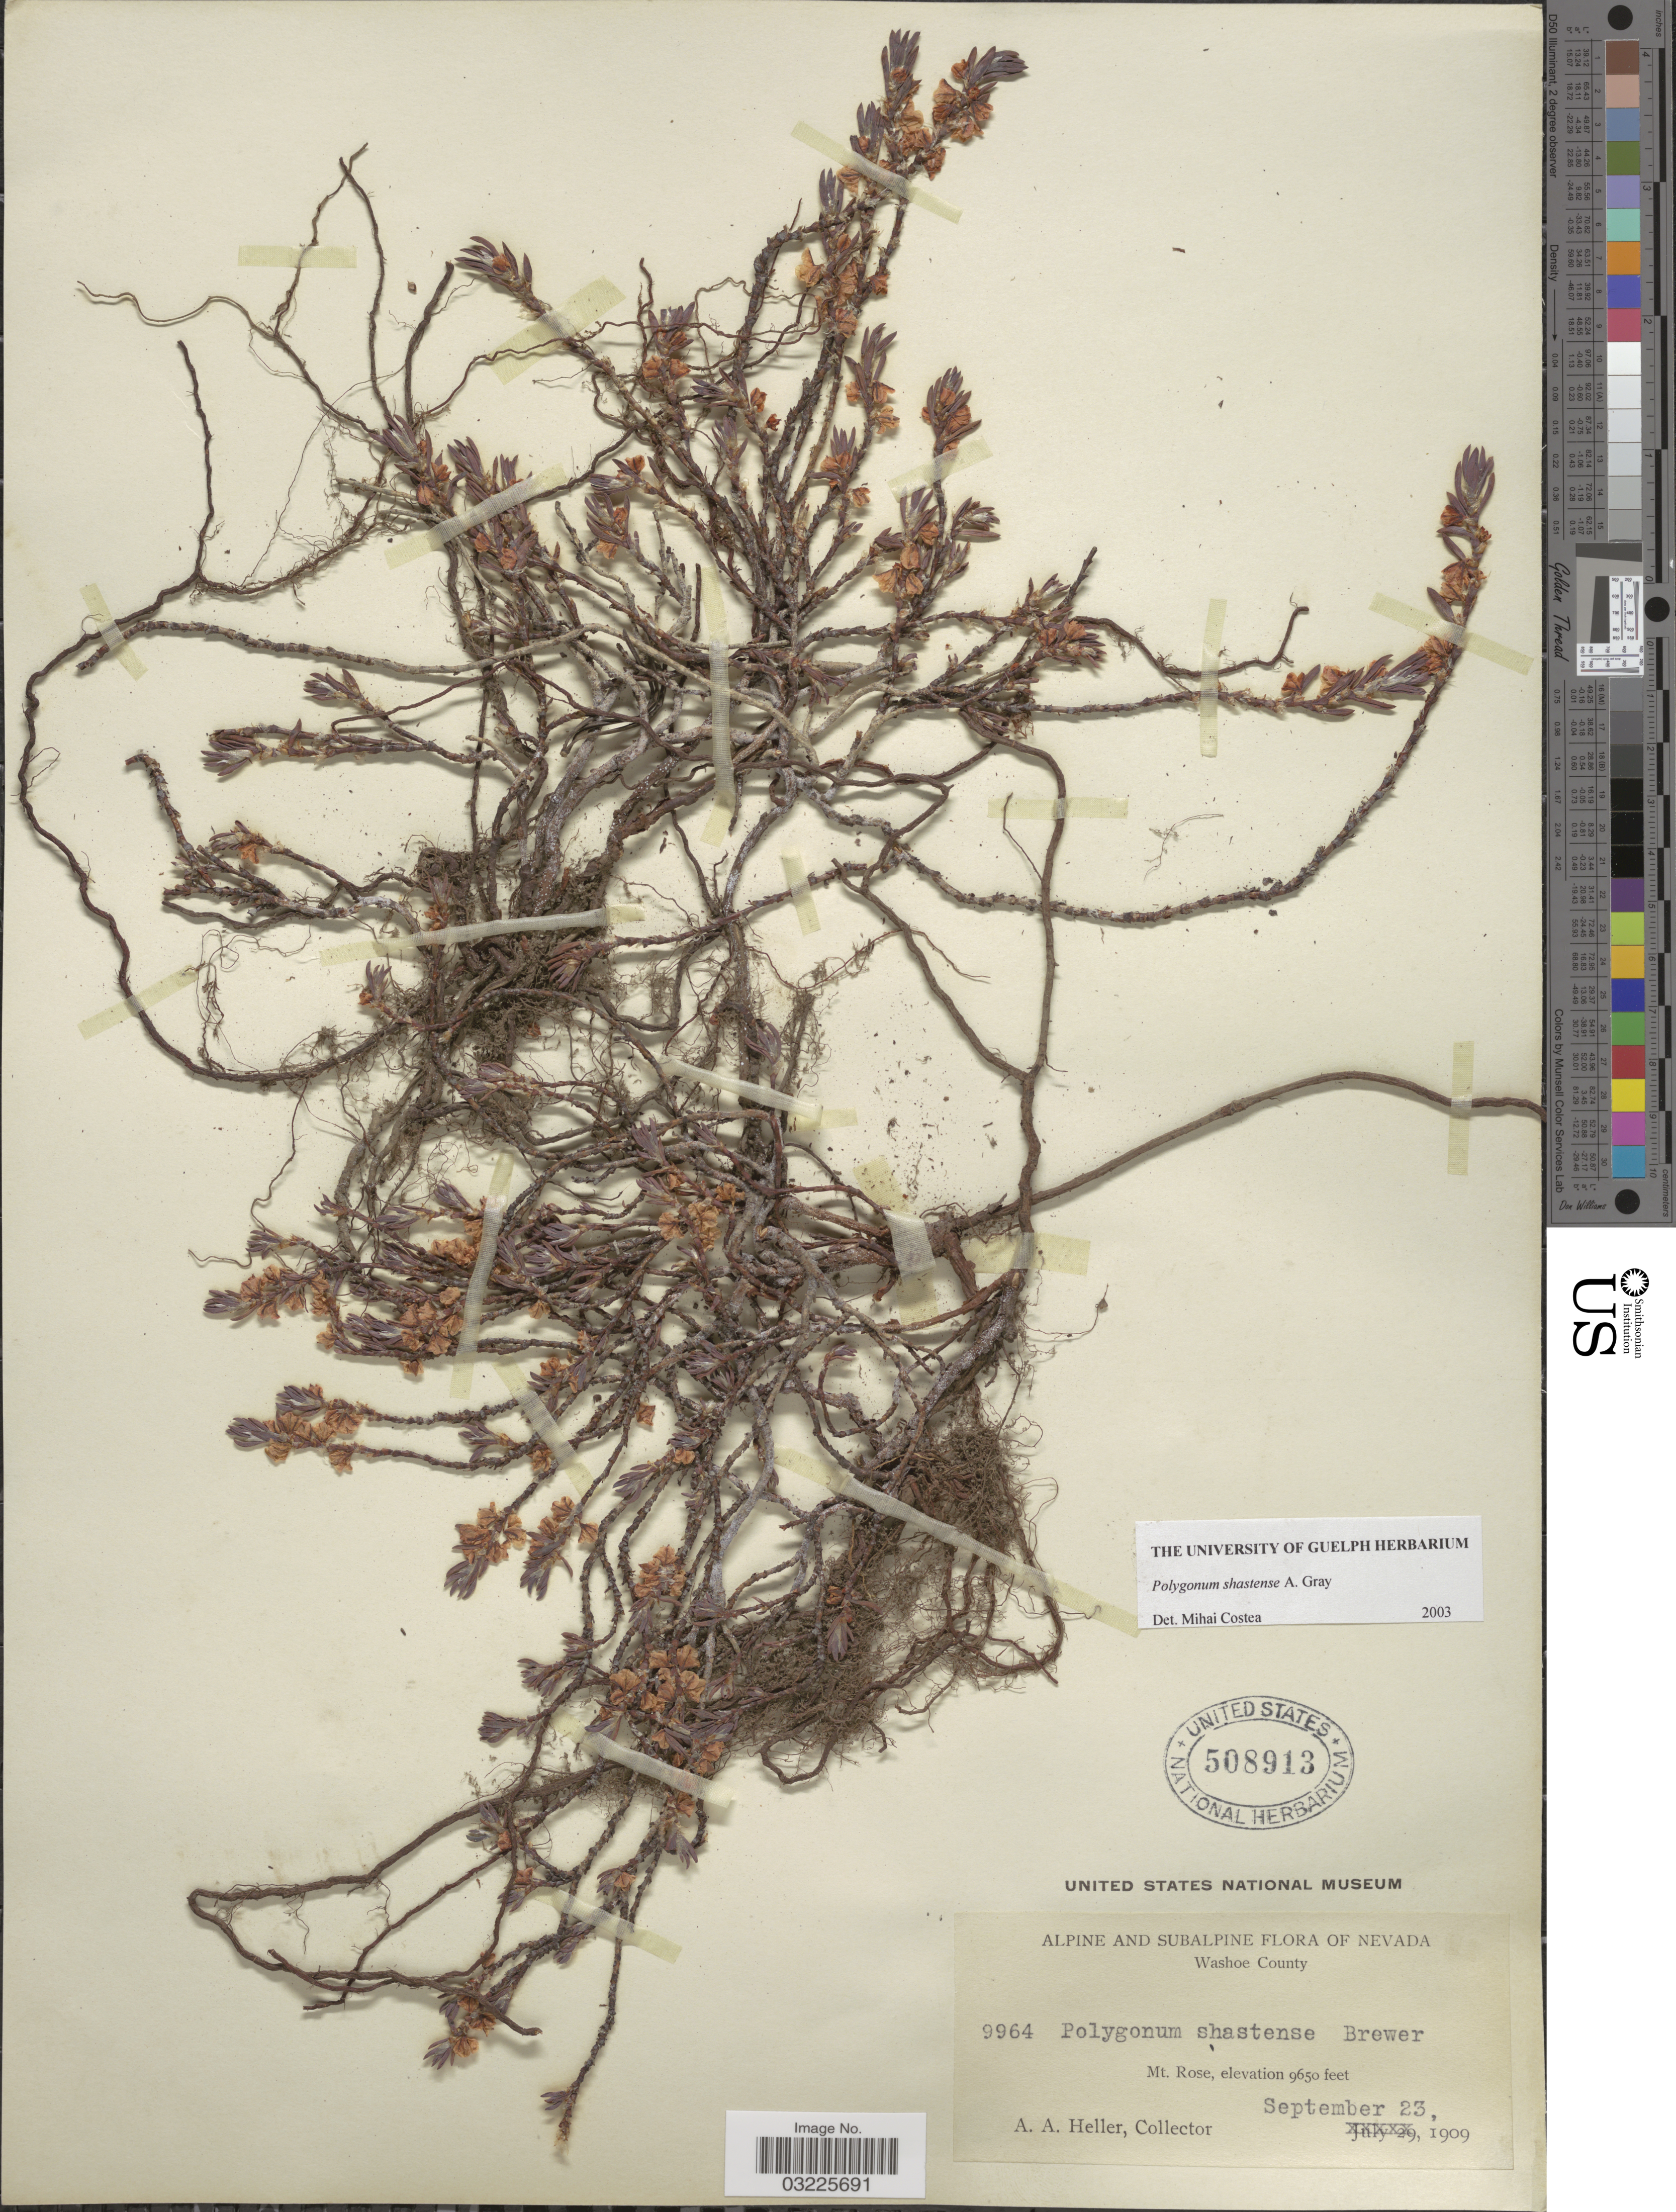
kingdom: Plantae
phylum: Tracheophyta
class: Magnoliopsida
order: Caryophyllales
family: Polygonaceae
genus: Polygonum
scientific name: Polygonum shastense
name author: W.H. Brewer ex A. Gray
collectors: A. A. Heller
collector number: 9964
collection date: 1909-09-23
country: United States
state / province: Nevada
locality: Washoe County. Mt. Rose.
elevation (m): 2941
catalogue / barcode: US 508913